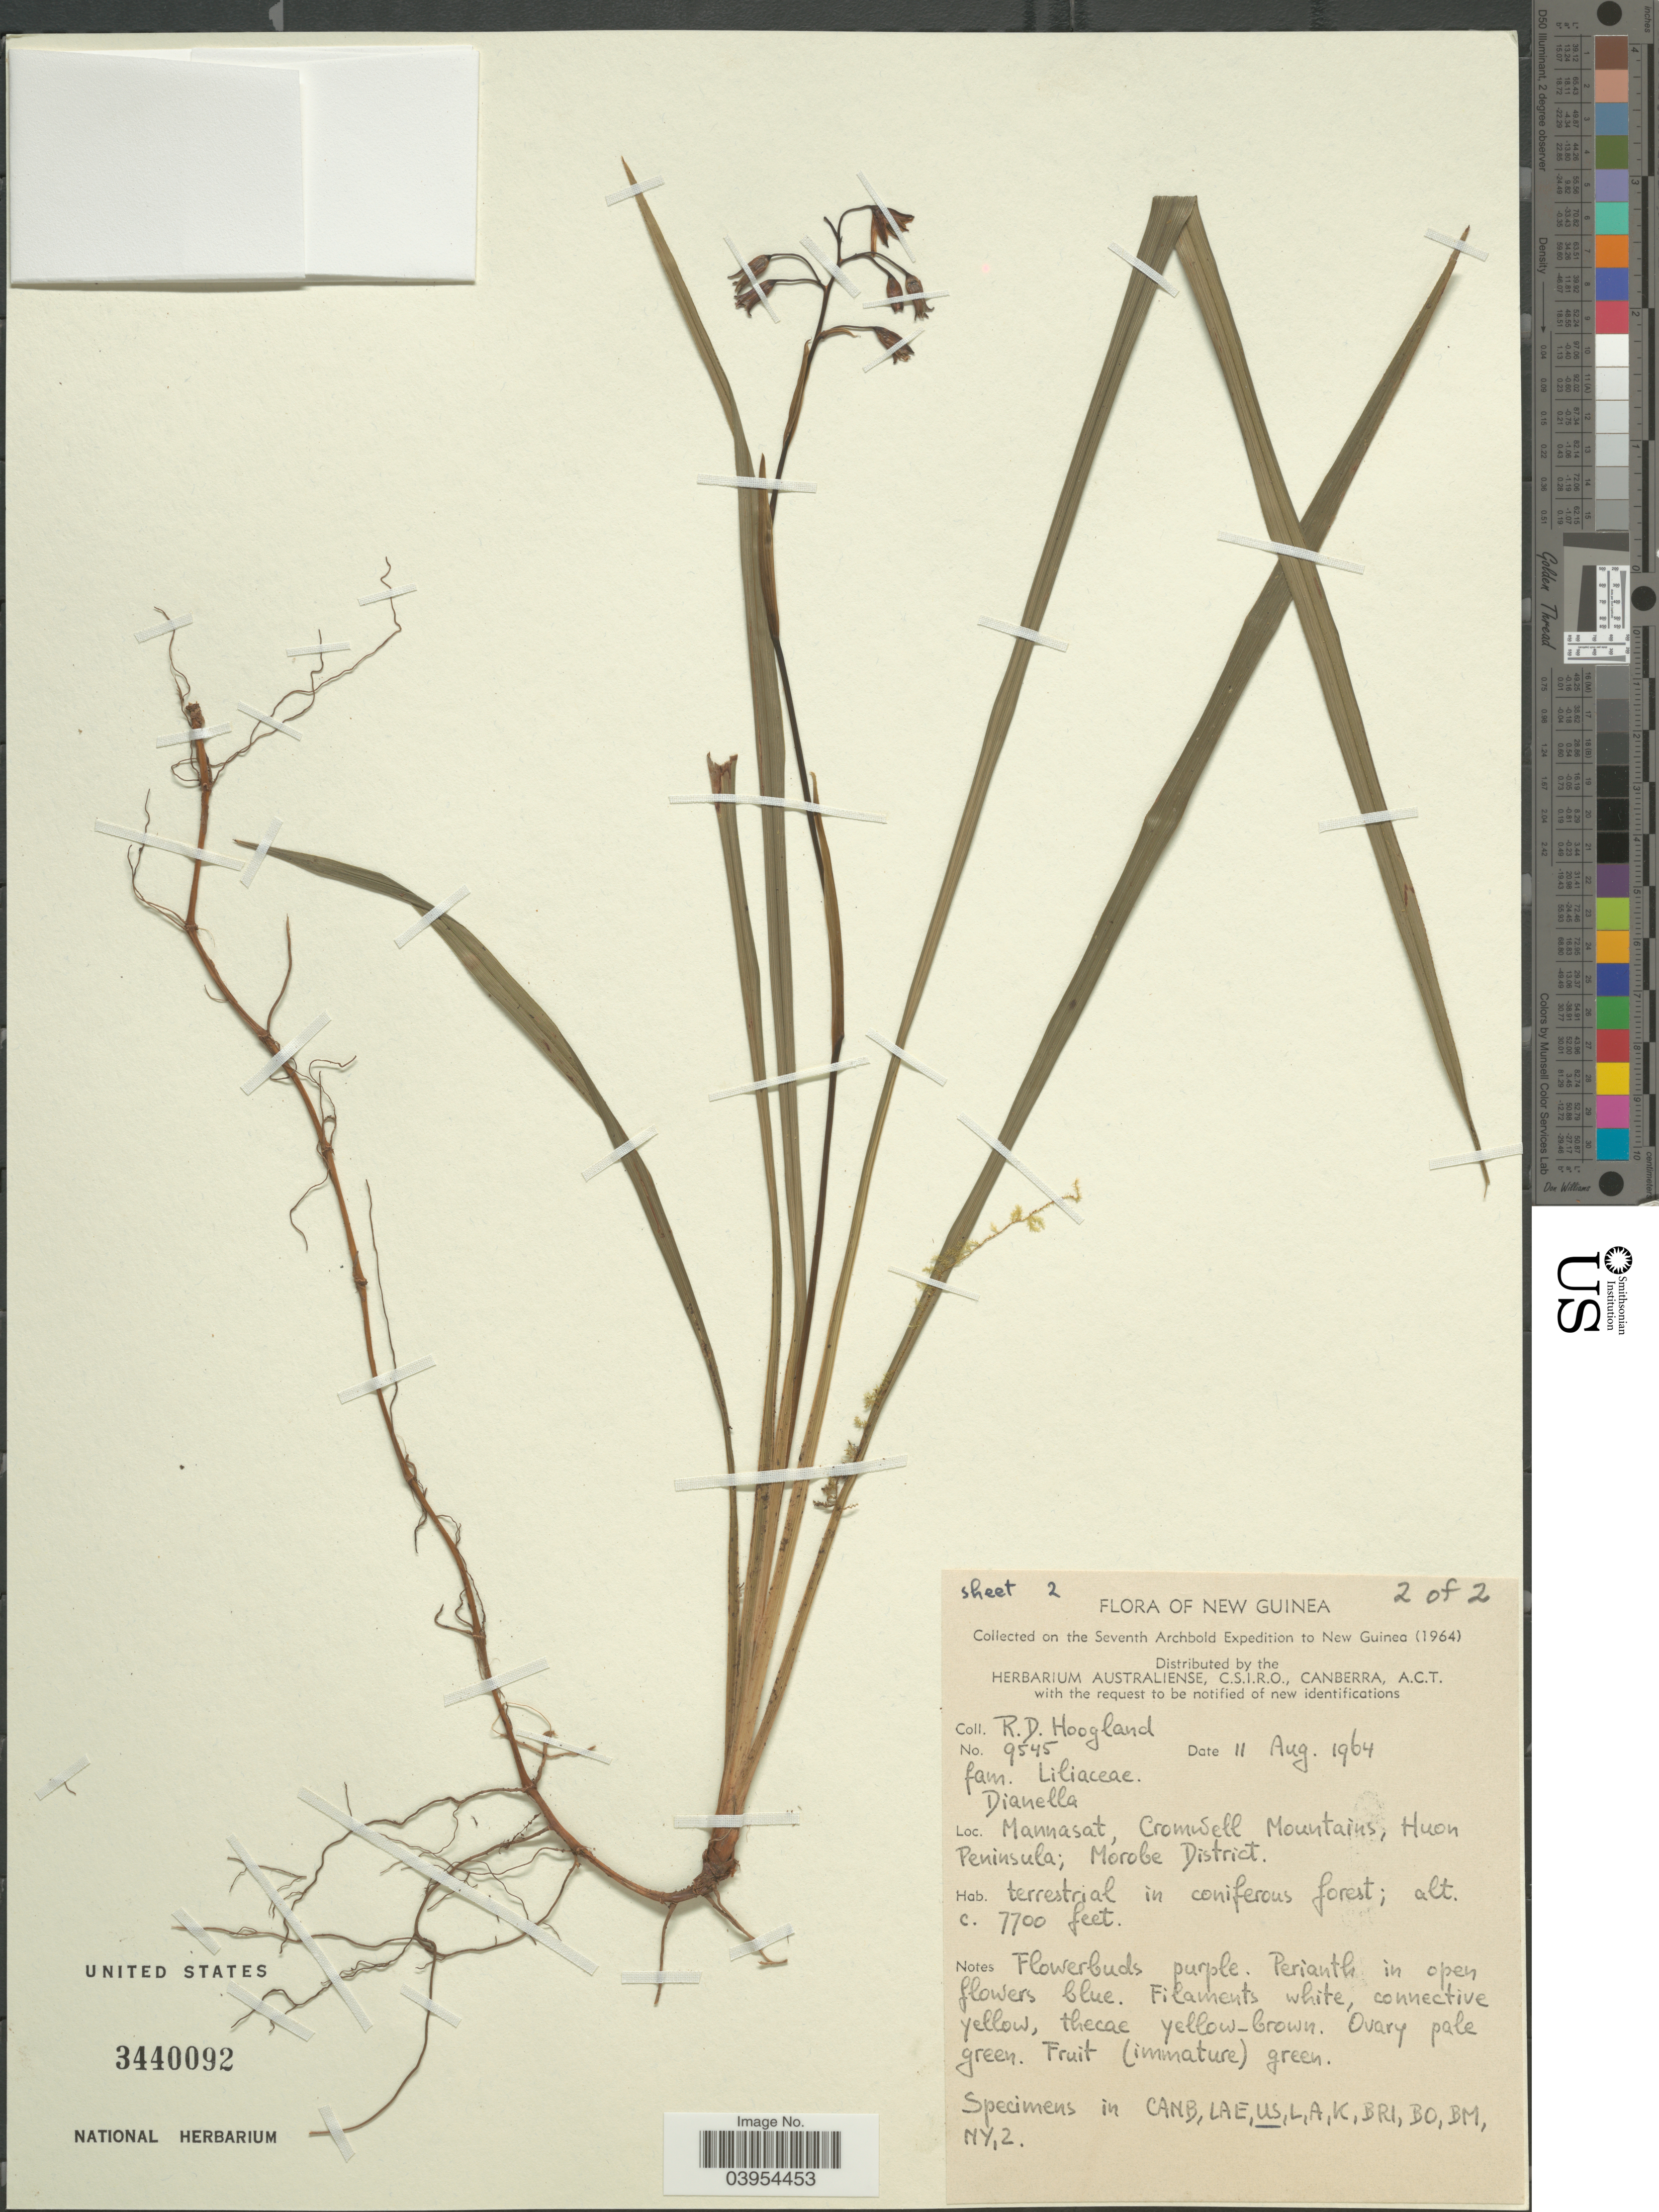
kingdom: Plantae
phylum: Tracheophyta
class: Liliopsida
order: Asparagales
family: Asphodelaceae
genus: Dianella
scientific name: Dianella sp.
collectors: R. D. Hoogland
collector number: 9545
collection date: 1964-08-11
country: Papua New Guinea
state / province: Morobe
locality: New Guinea. Mannasat, Cromwell Mountains, Huon Peninsula; Morobe District.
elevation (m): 2347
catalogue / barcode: US 3440092